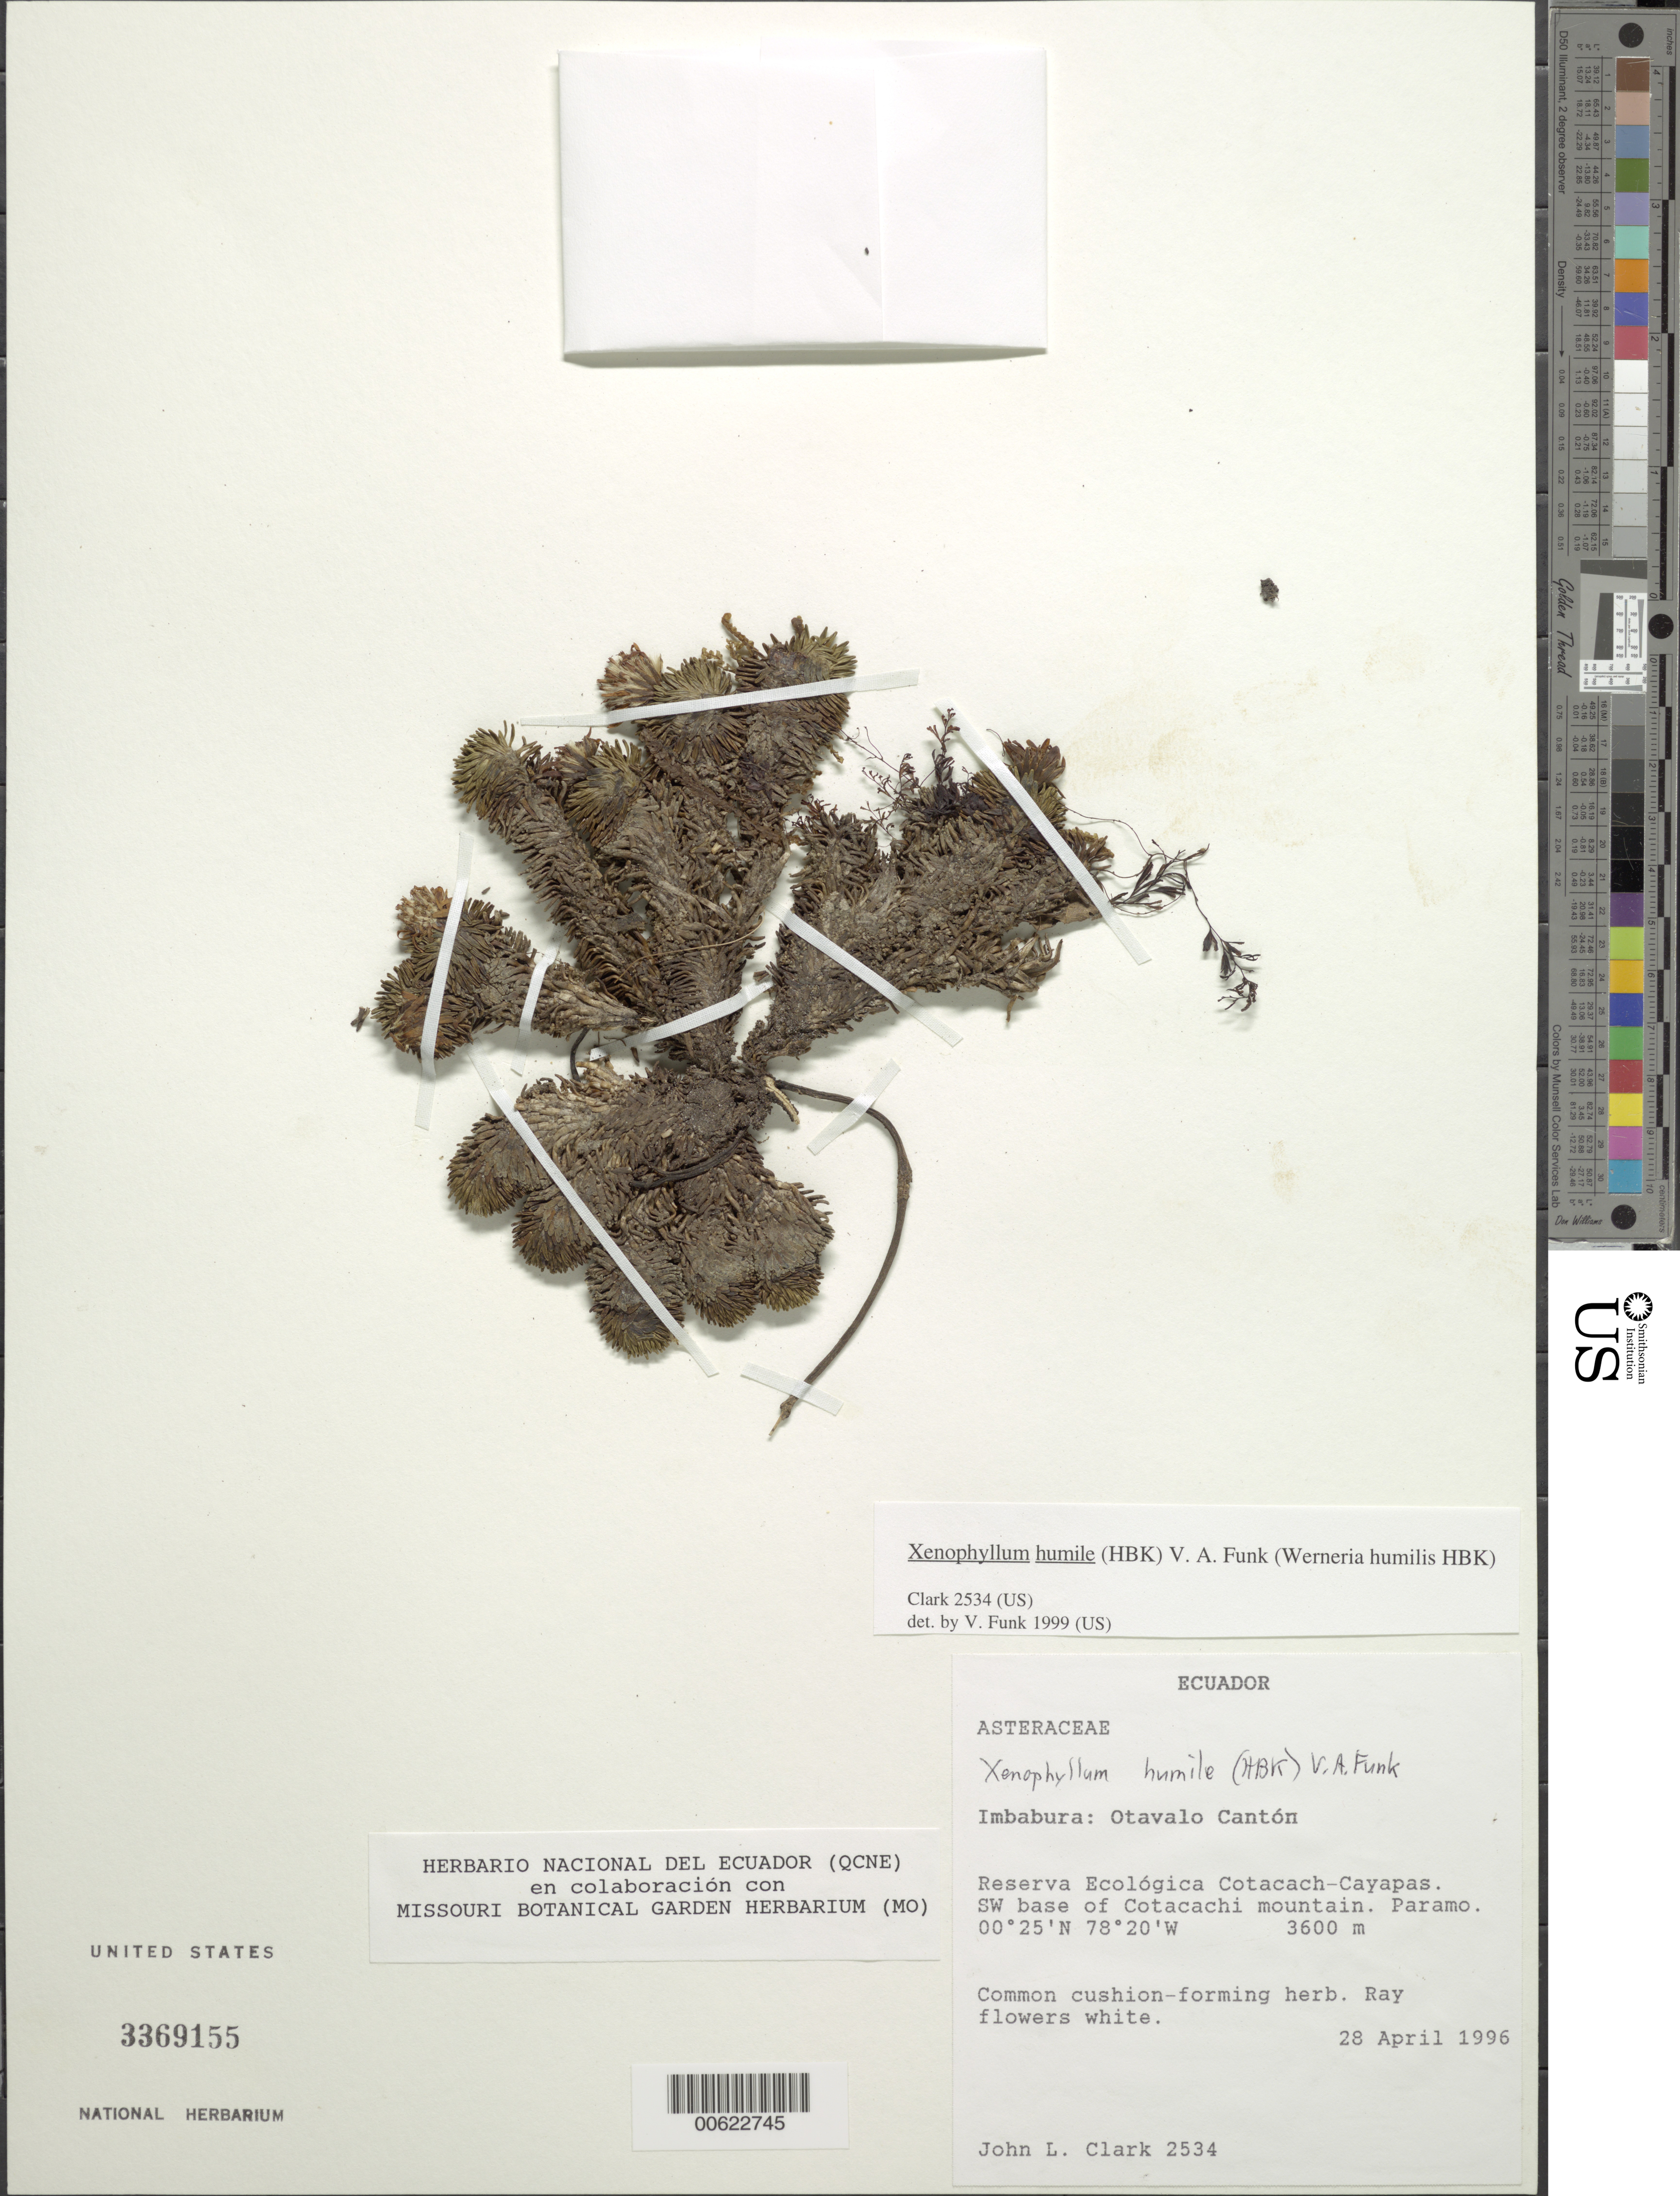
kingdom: Plantae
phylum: Tracheophyta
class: Magnoliopsida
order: Asterales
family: Asteraceae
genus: Xenophyllum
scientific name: Xenophyllum humile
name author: (Kunth) V.A. Funk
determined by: Funk, Vicki A., (BOT), Smithsonian Institution - National Museum of Natural History (UNITED STATES)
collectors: J. L. Clark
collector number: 2534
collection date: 1996-04-28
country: Ecuador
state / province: Imbabura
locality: Otavalo Cantón. Reserva Ecológica Cotacach-Cayapas, SW base of Cotacachi mountain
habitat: Páramo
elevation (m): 3600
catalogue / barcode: US 3369155